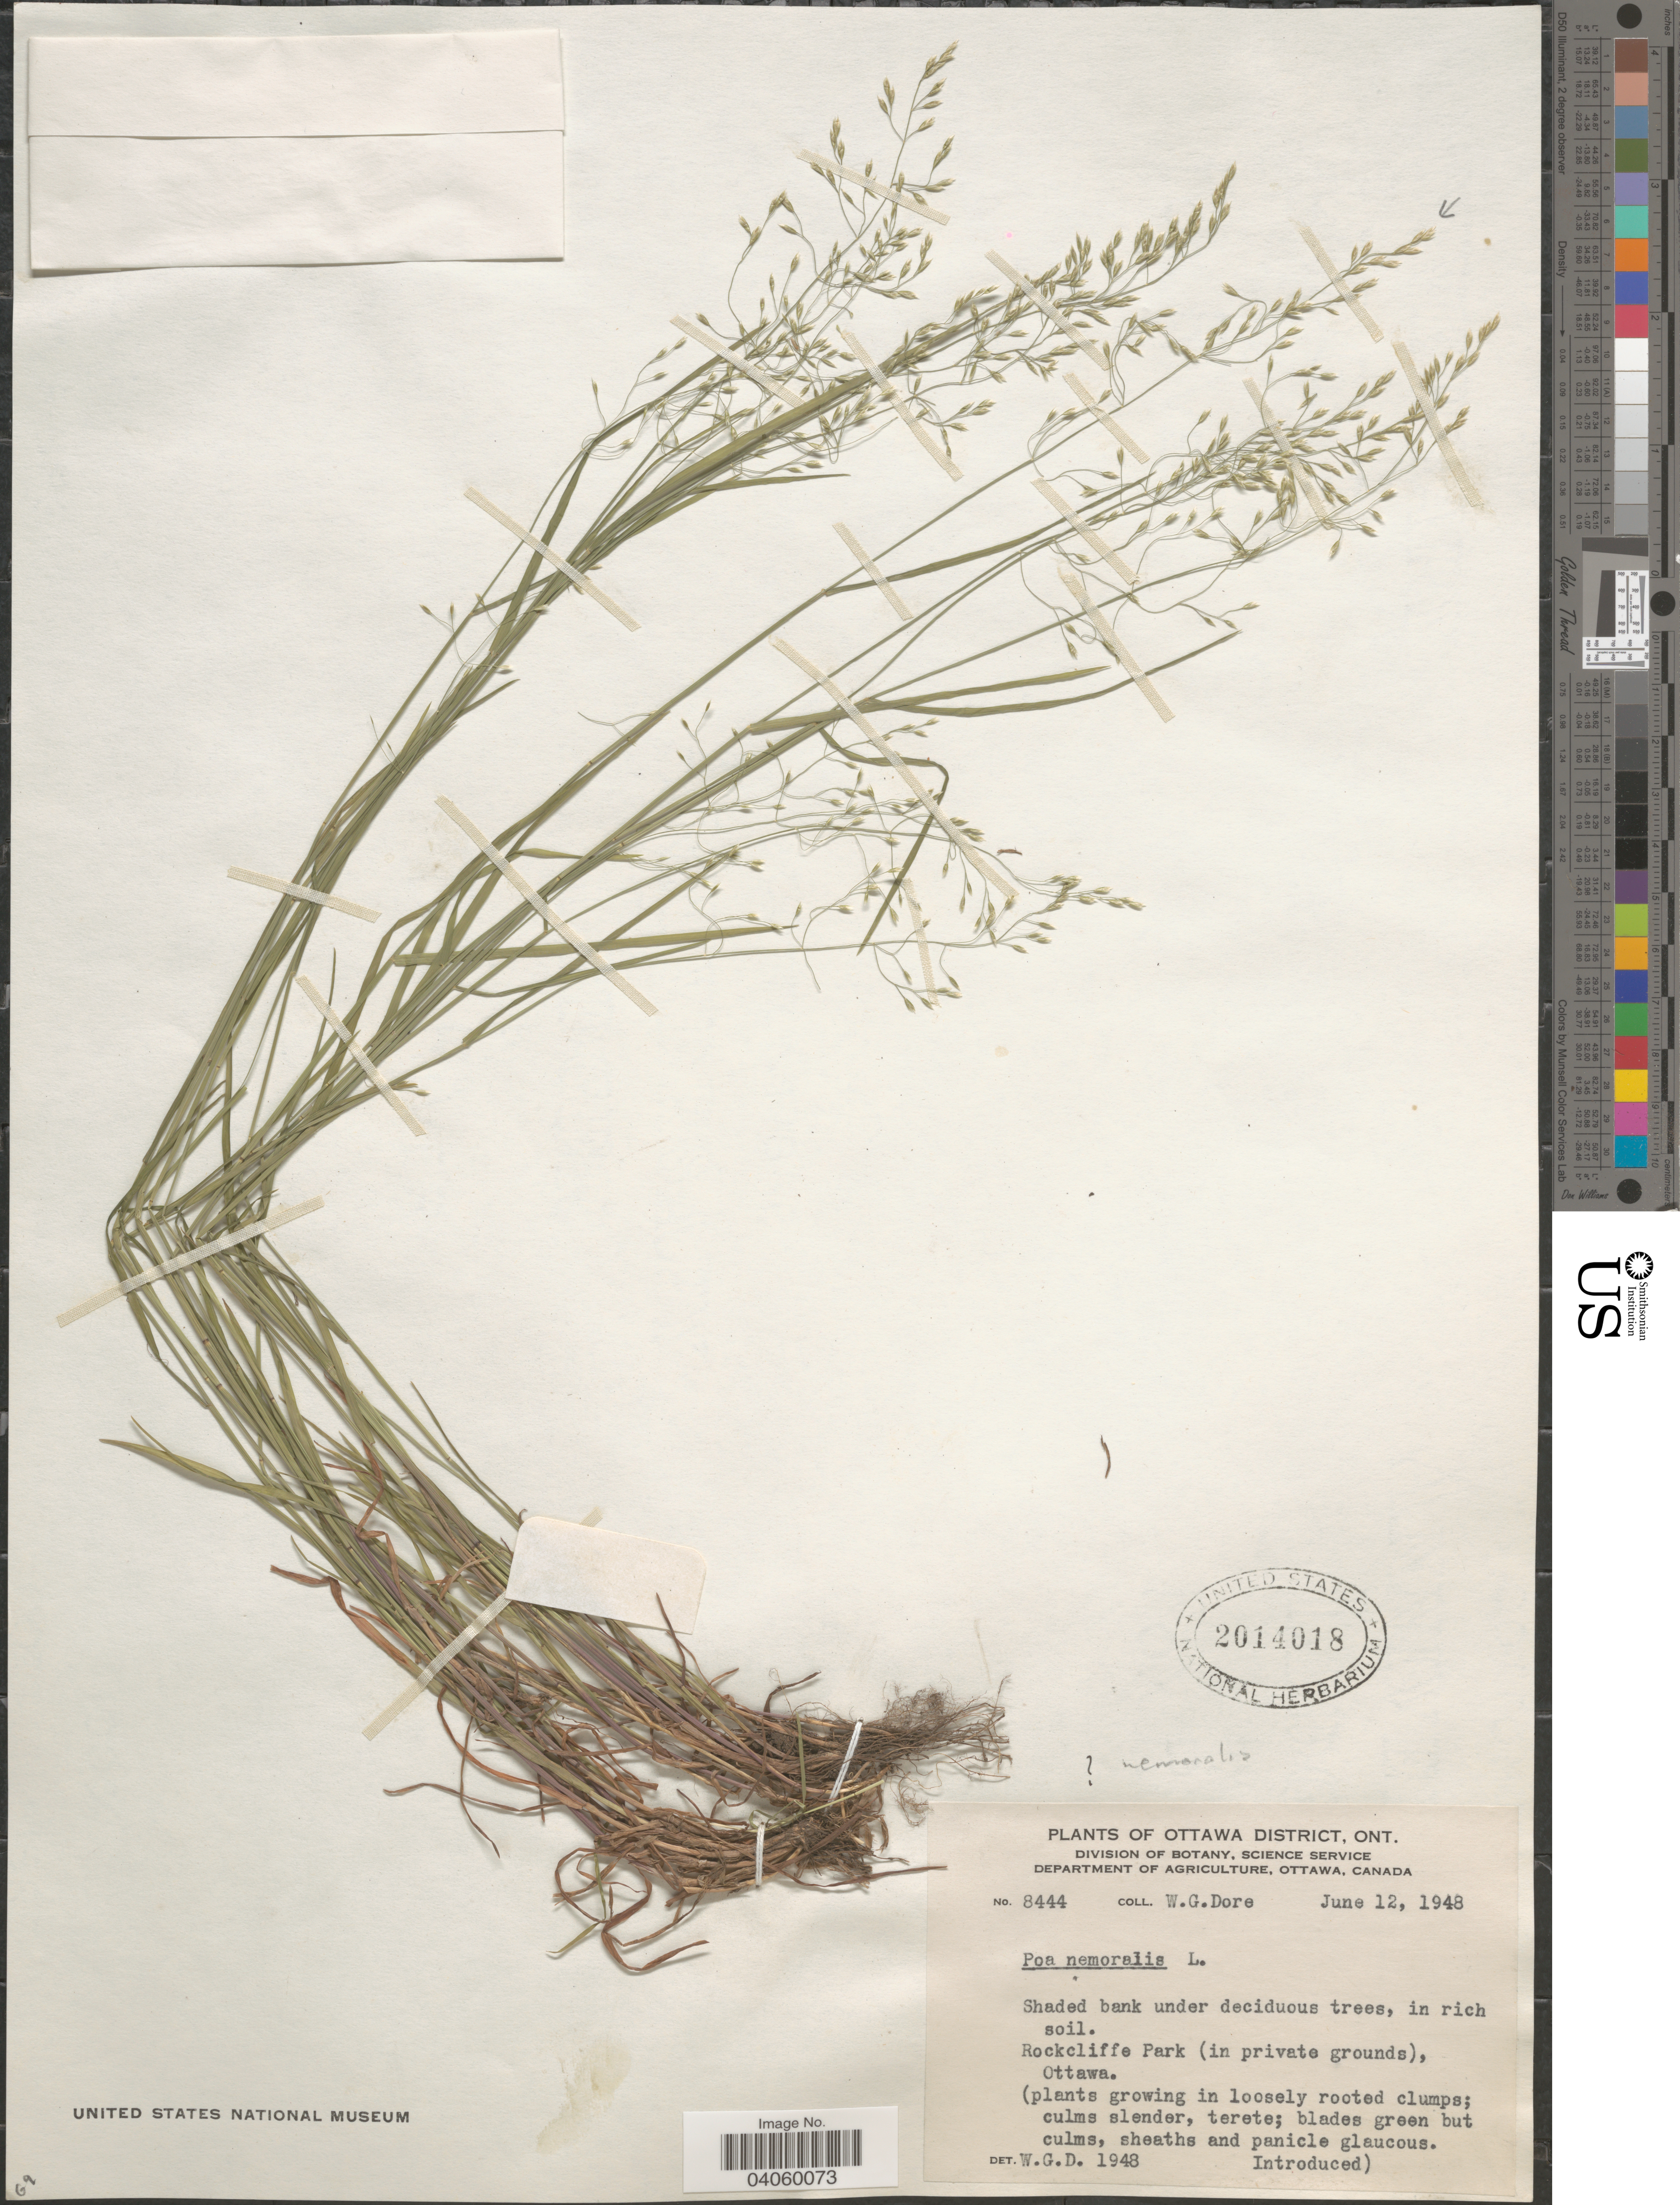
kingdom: Plantae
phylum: Tracheophyta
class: Liliopsida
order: Poales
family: Poaceae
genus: Poa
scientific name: Poa interior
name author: Rydb.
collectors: W. Dore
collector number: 8444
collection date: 1948-06-12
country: Canada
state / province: Ontario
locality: Ottawa District. Rockcliffe Park, Ottawa.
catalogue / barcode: US 2014018